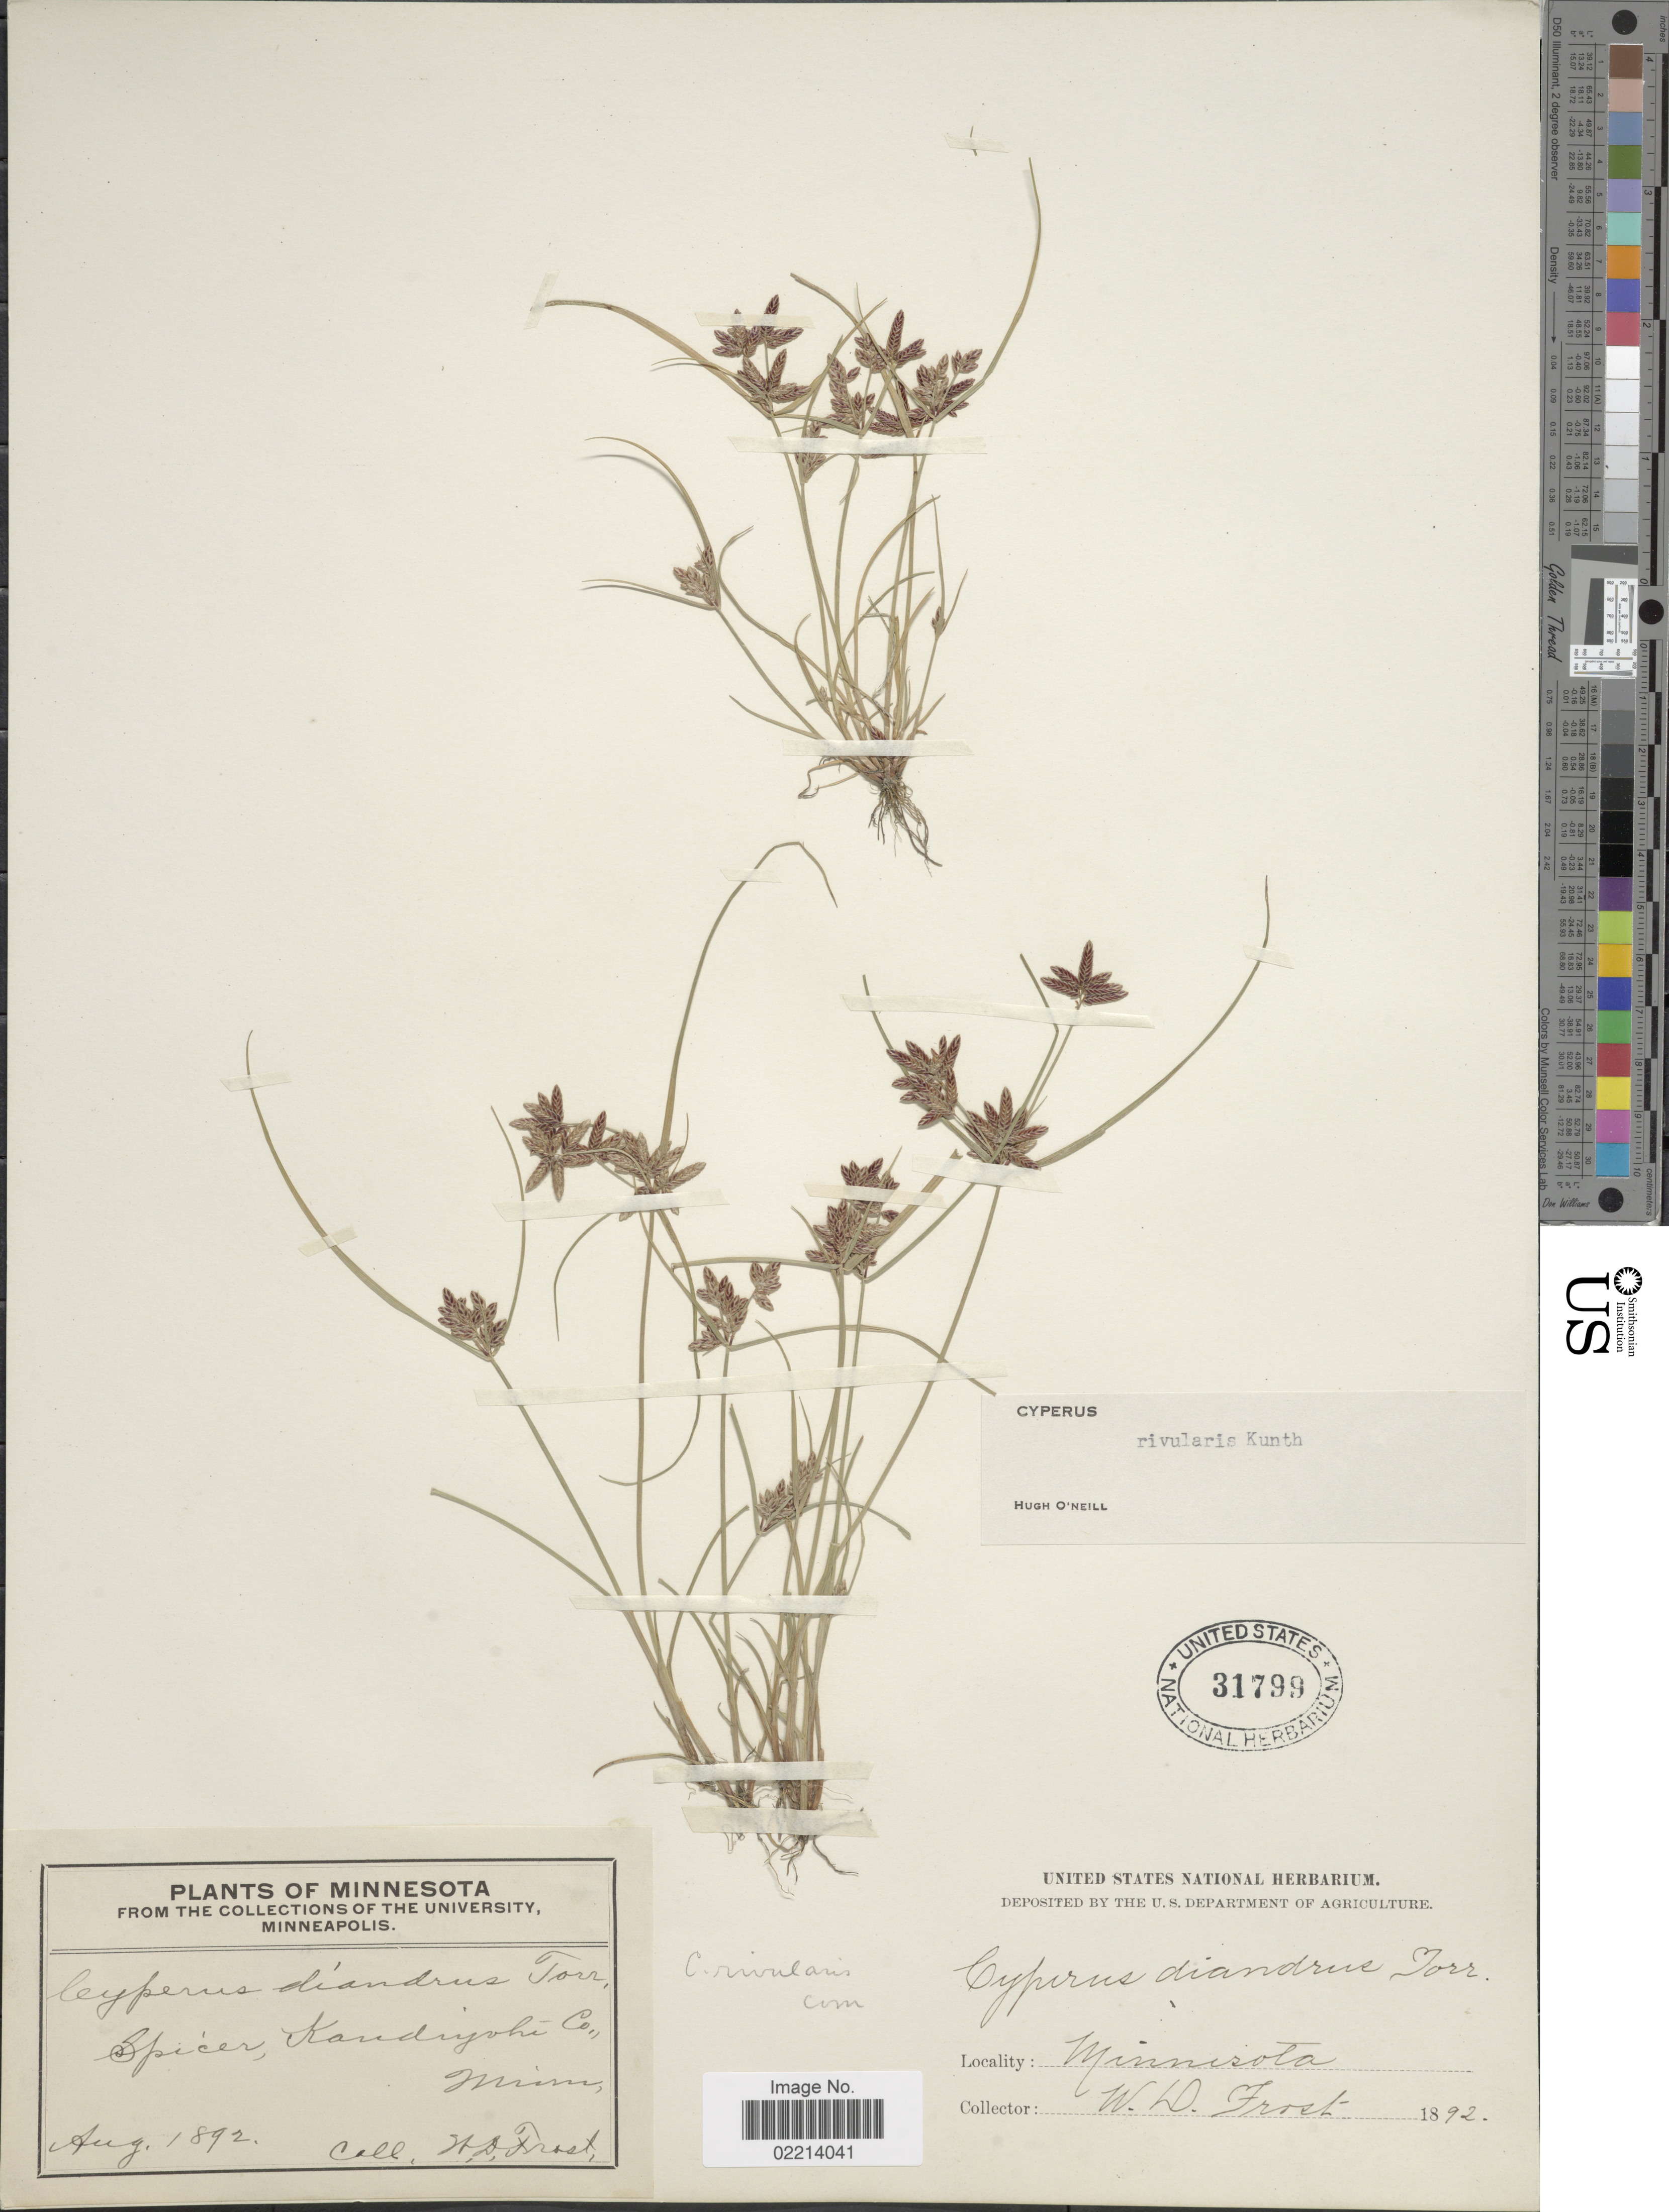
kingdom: Plantae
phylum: Tracheophyta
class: Liliopsida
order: Poales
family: Cyperaceae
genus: Cyperus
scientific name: Cyperus bipartitus Torr.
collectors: W. Frost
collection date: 1892-08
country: United States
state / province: Minnesota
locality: Spicer, Kandiyohi Co.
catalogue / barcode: US 31799